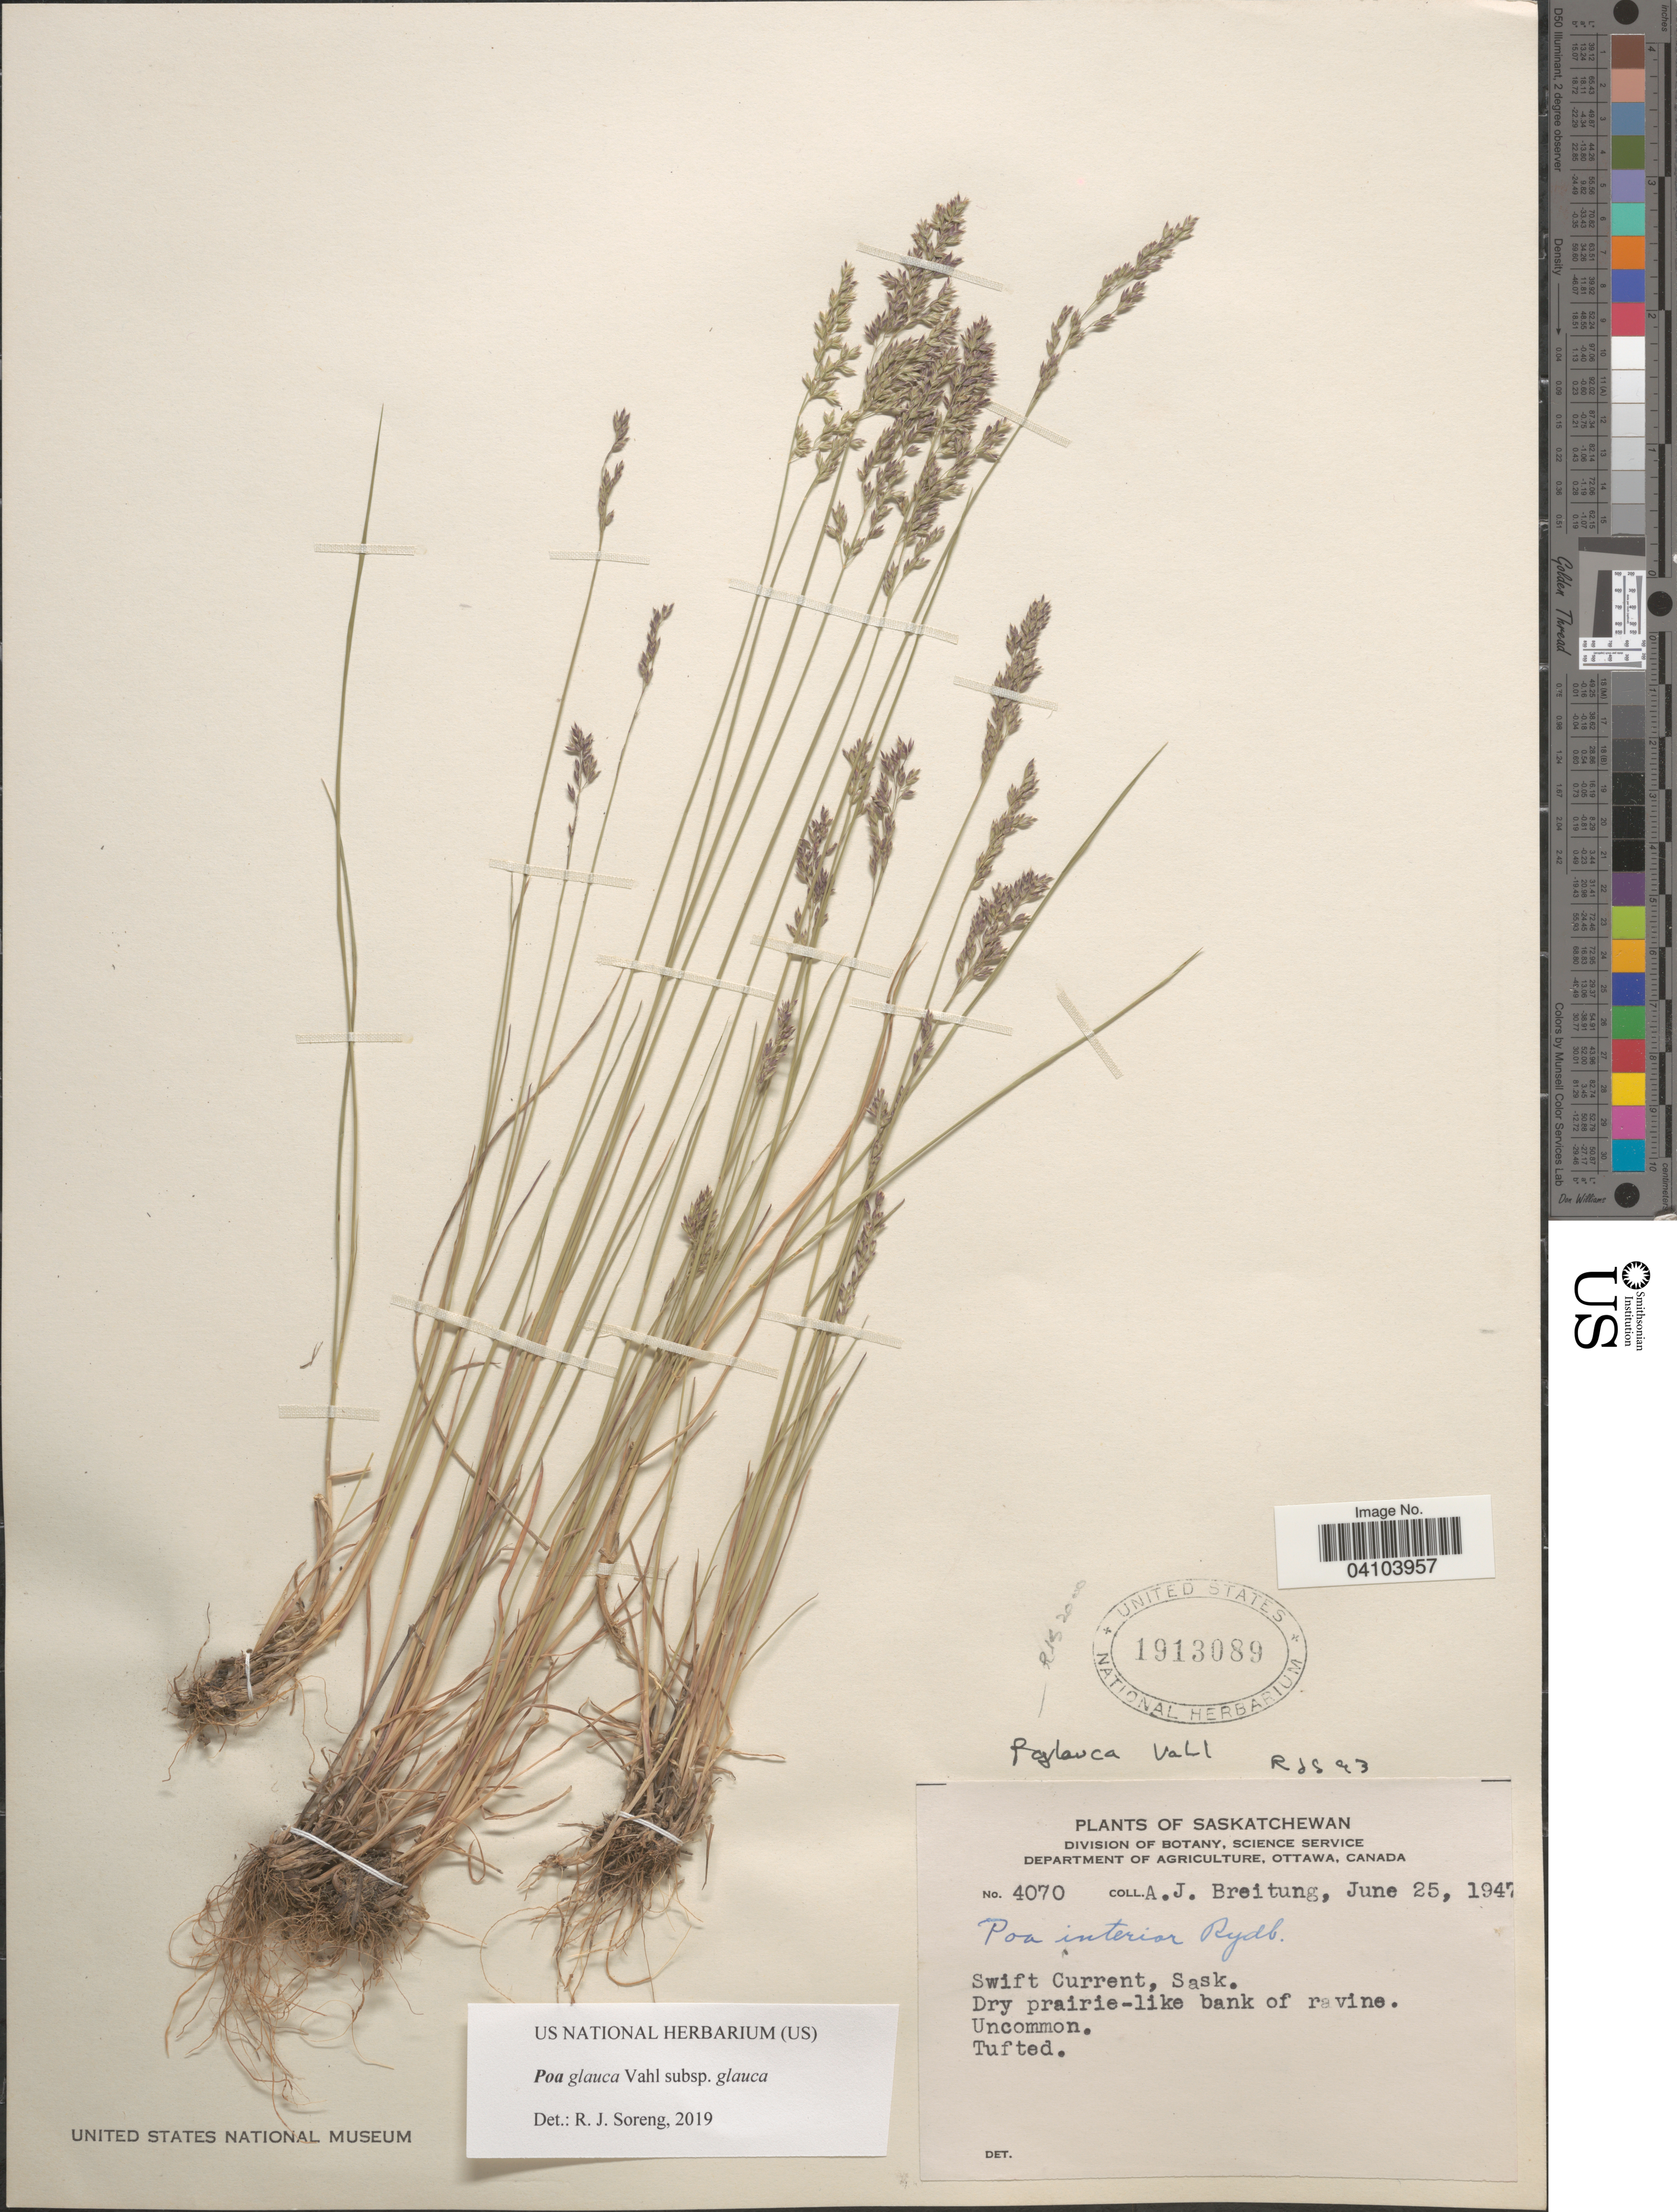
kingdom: Plantae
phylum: Tracheophyta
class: Liliopsida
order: Poales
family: Poaceae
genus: Poa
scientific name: Poa glauca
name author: Vahl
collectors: A. Breitung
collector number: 4070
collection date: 1947-06-25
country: Canada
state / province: Saskatchewan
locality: Swift Current.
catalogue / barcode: US 1913089